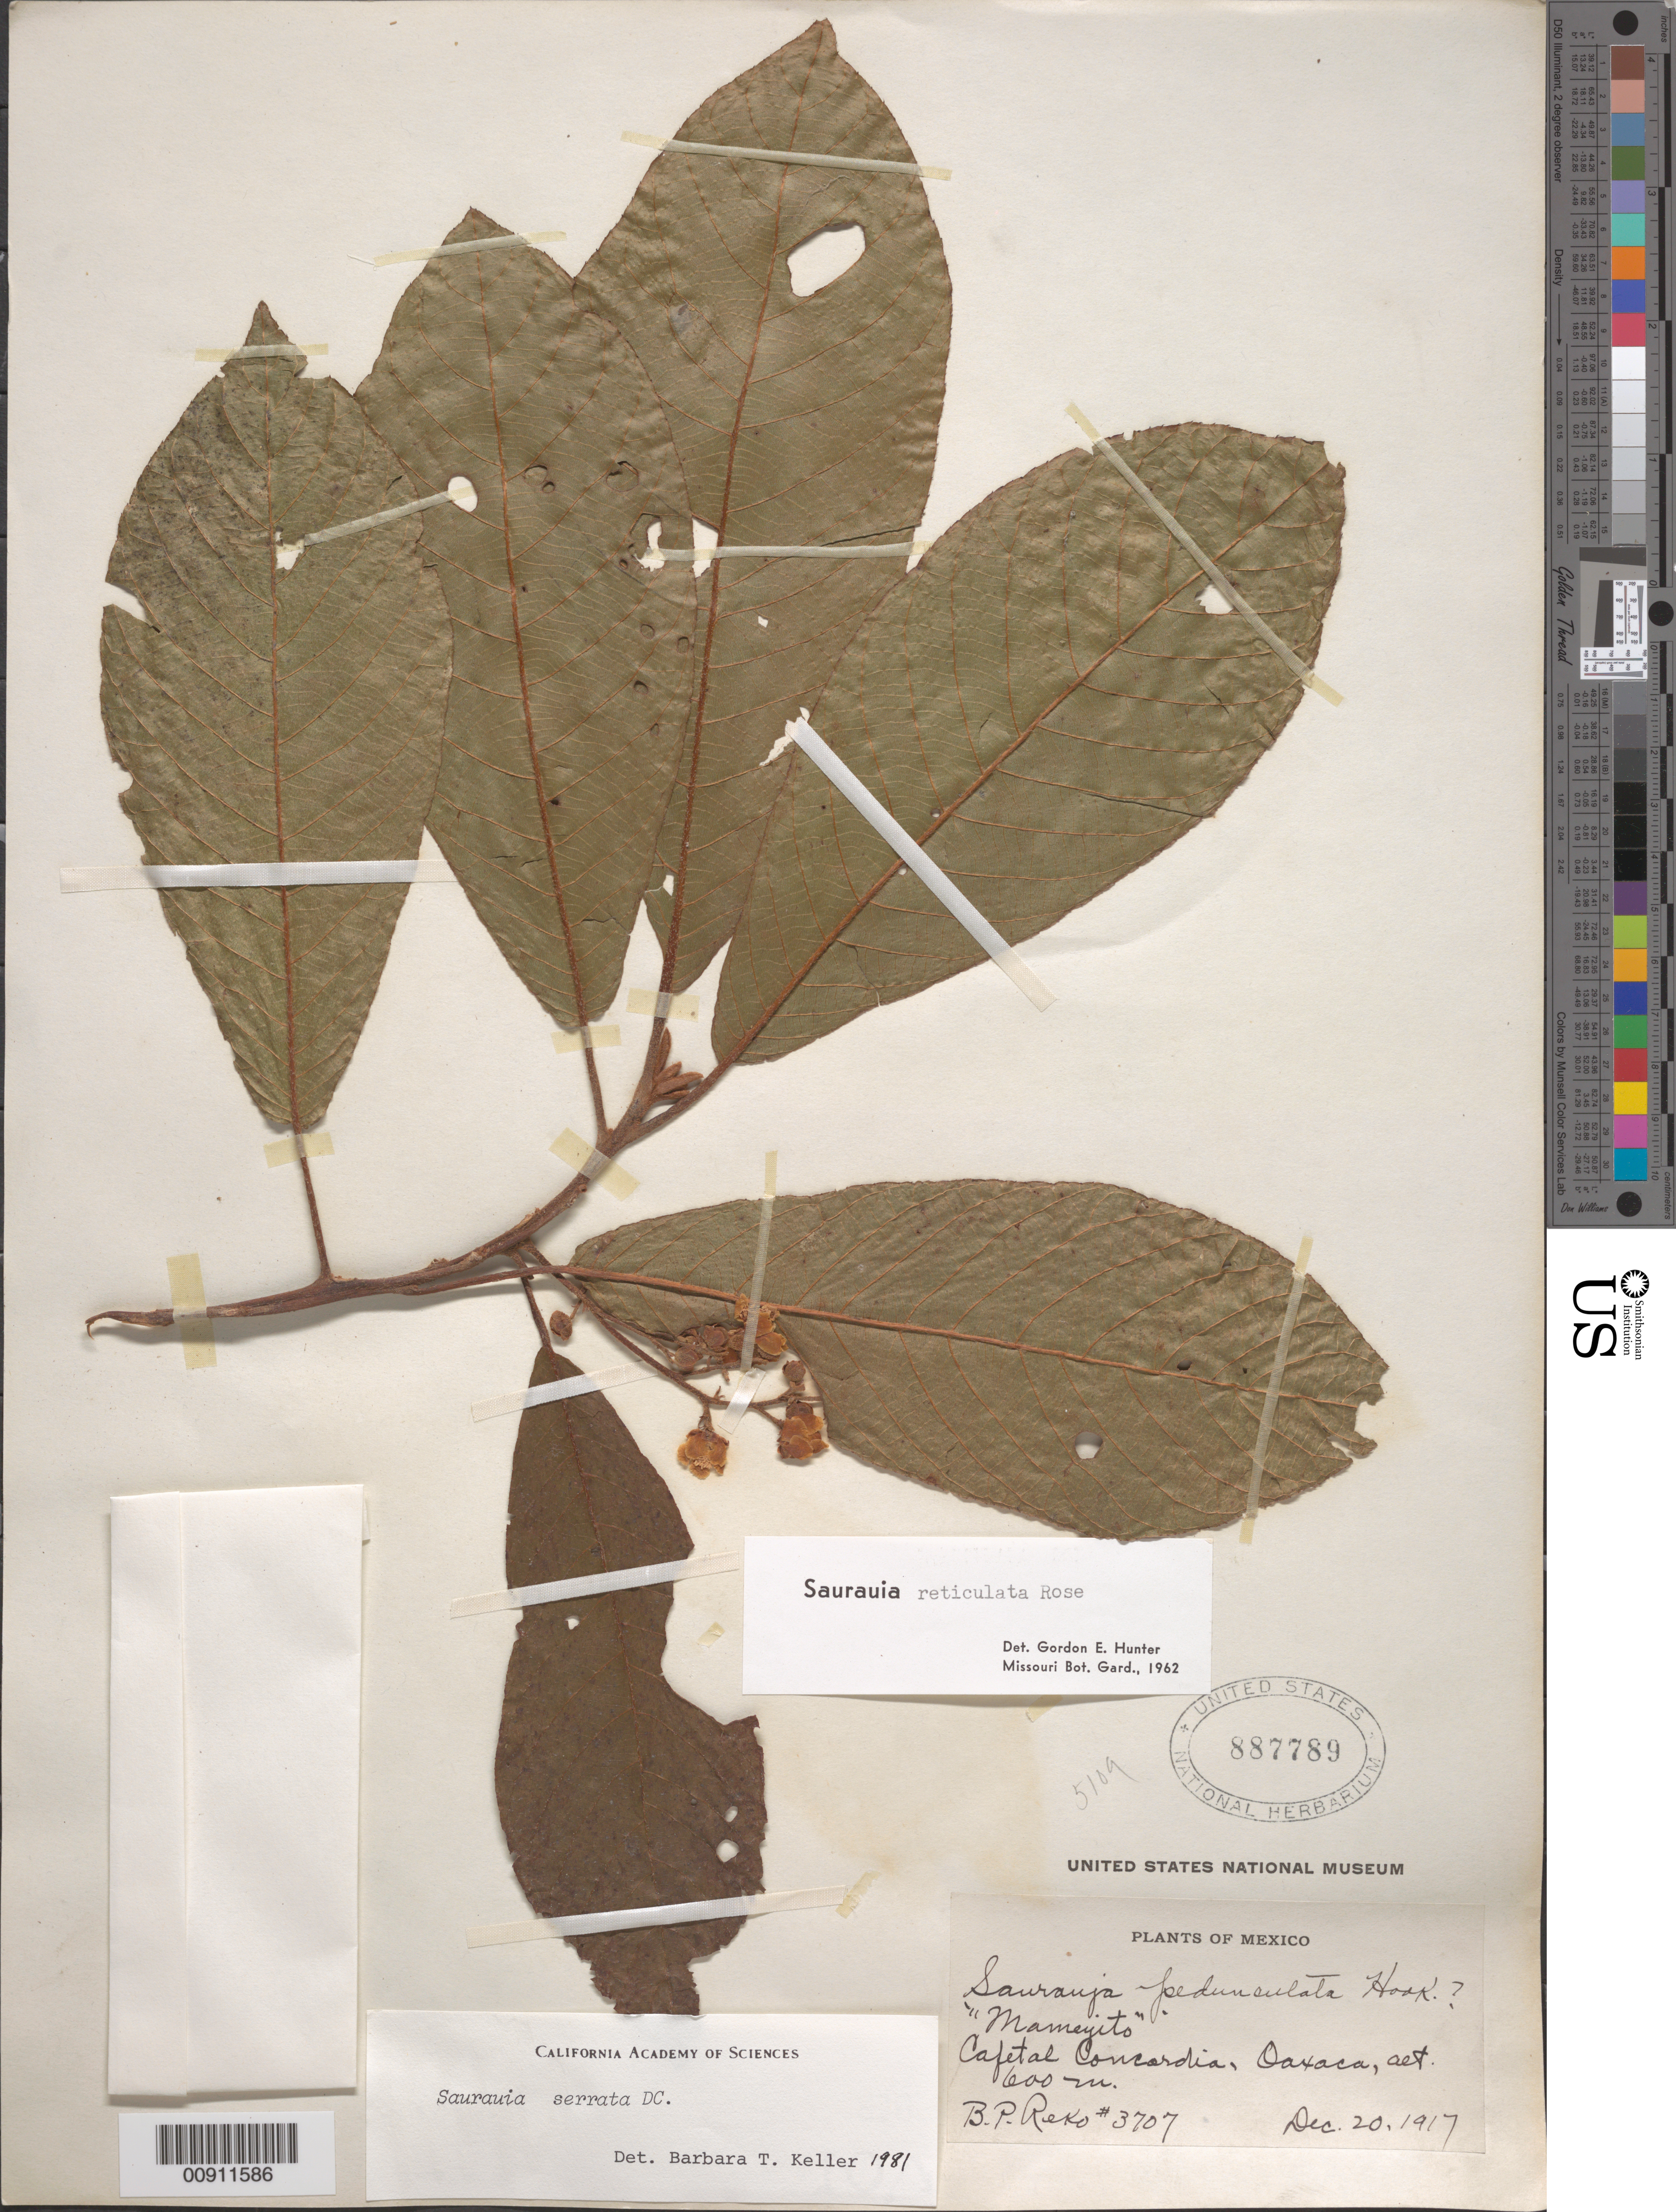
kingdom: Plantae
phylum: Tracheophyta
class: Magnoliopsida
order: Ericales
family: Actinidiaceae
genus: Saurauia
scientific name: Saurauia serrata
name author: DC.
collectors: B. P. Reko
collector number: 3707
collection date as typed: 20 Dec 1917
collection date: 1917-12-20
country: Mexico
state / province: Oaxaca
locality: Cafetal Concordia, Oaxaca.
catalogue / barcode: US 887789